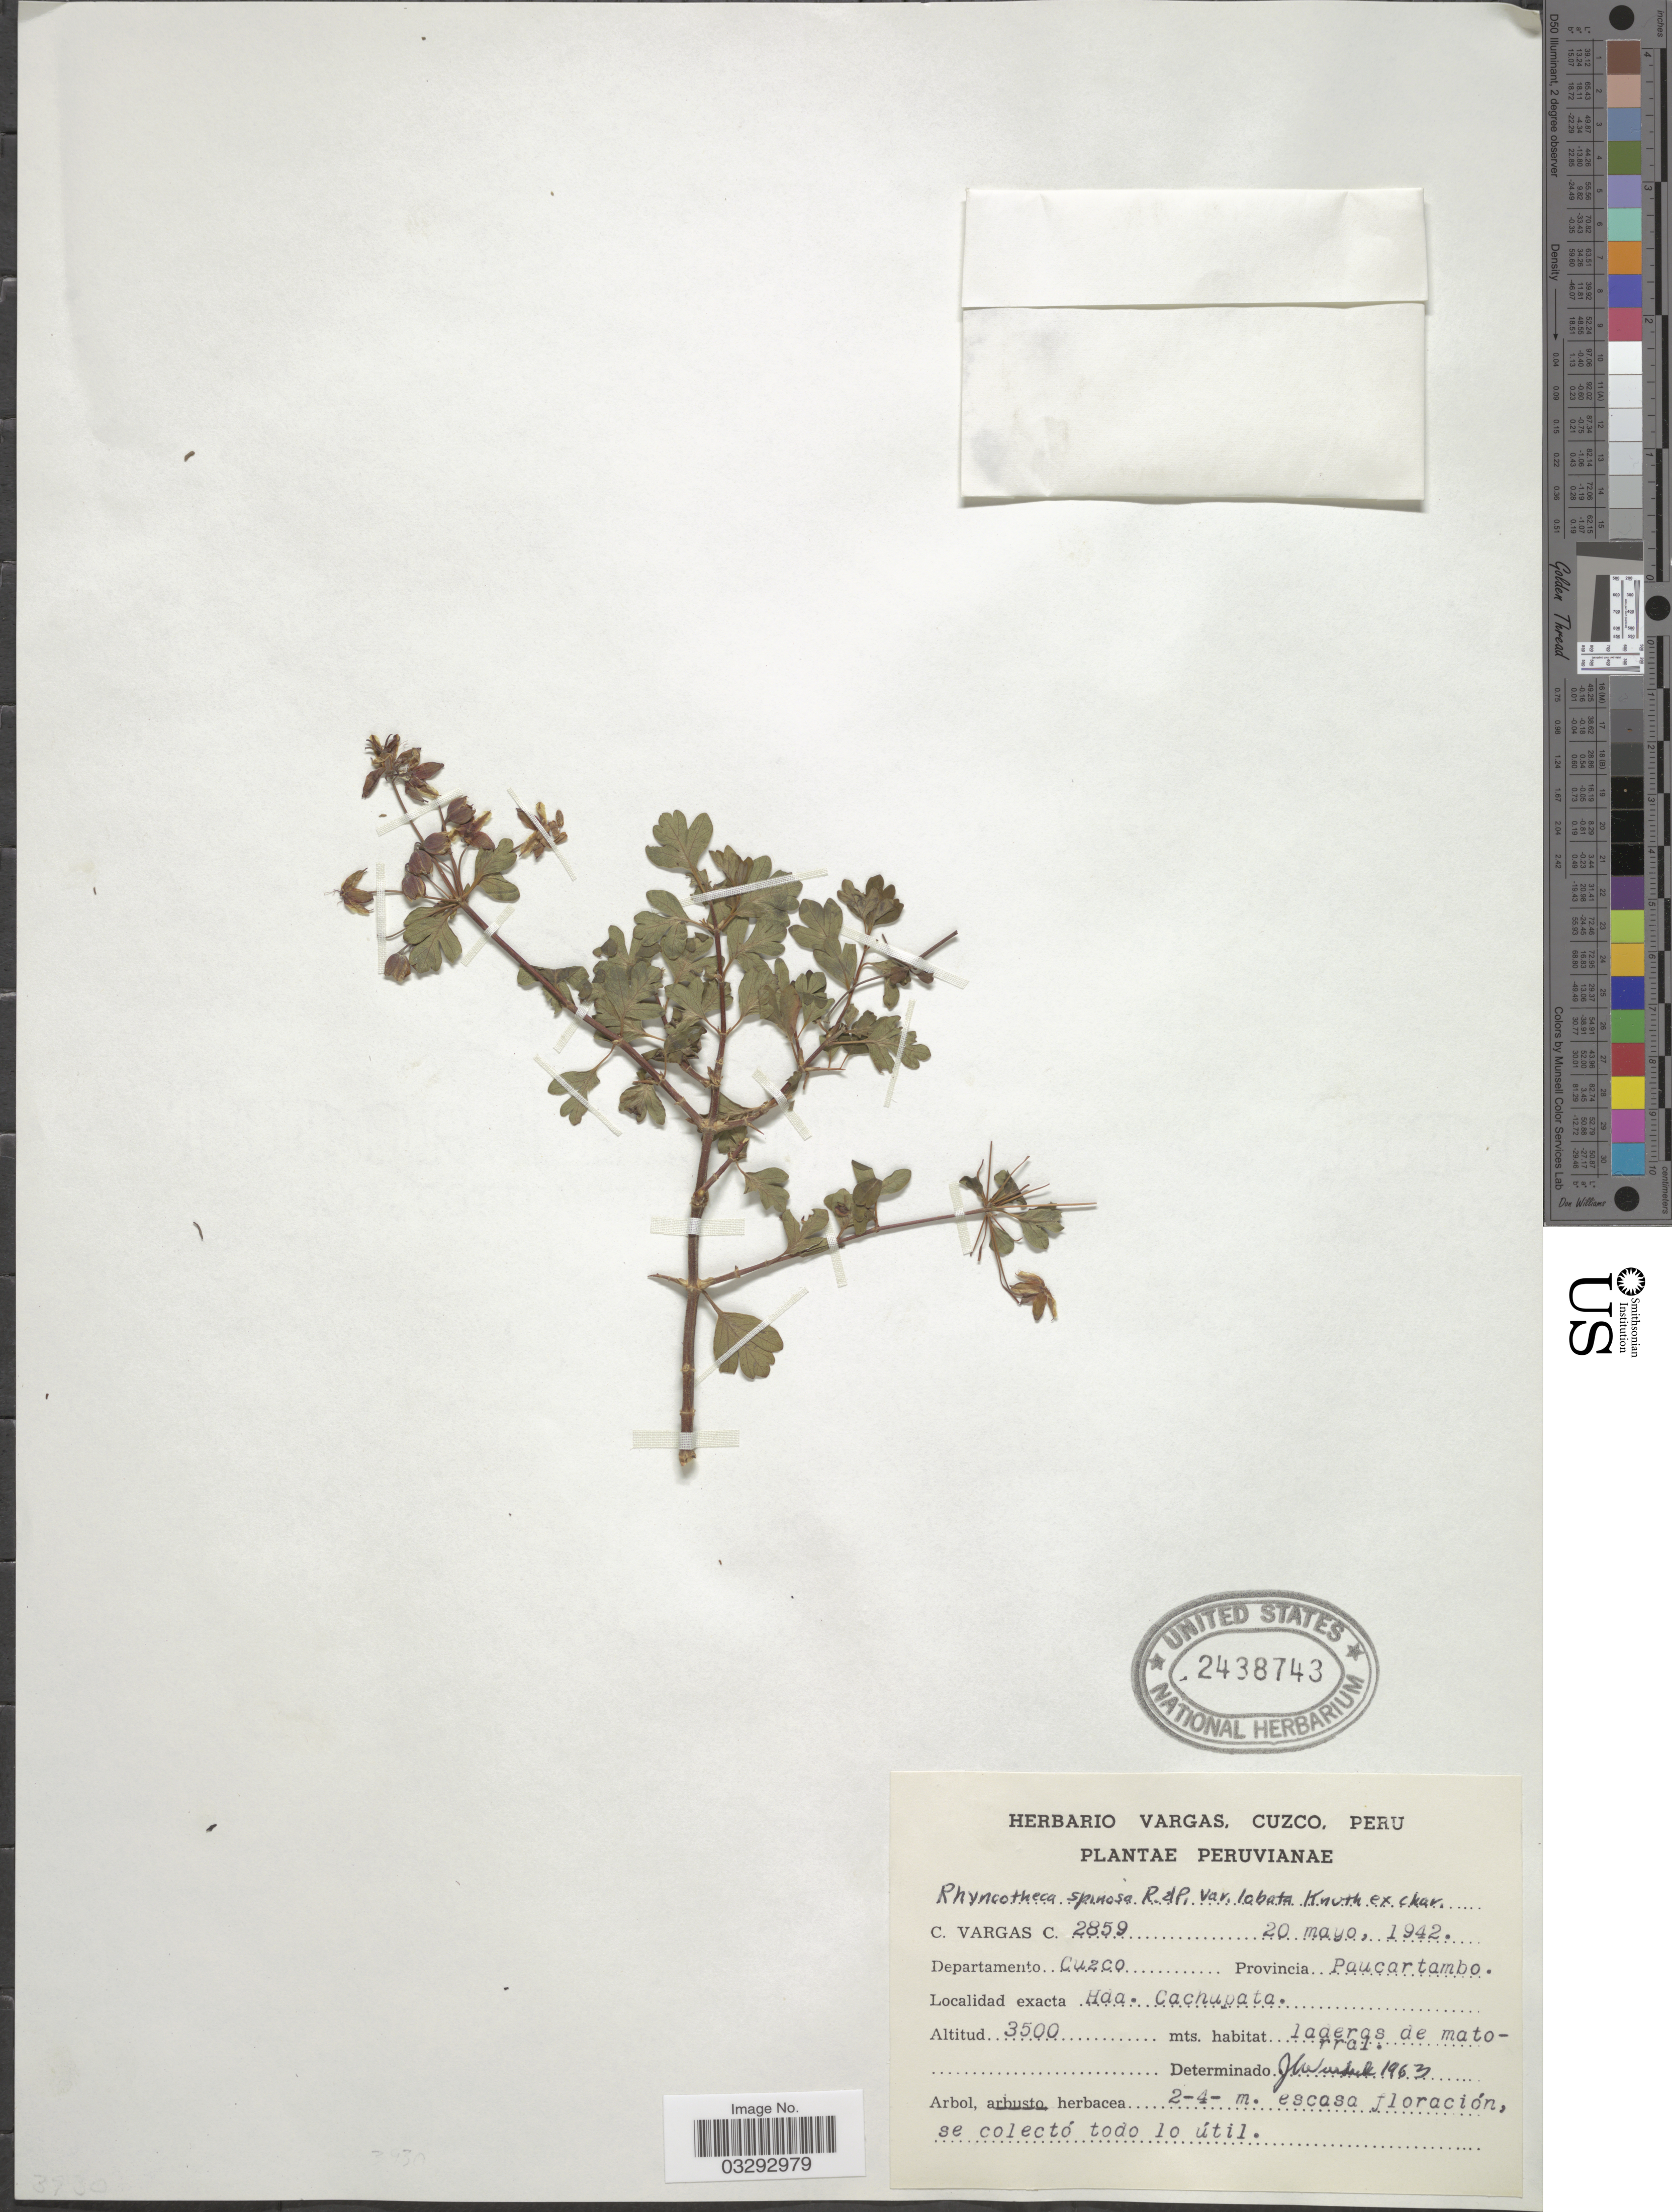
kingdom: Plantae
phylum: Tracheophyta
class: Magnoliopsida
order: Geraniales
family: Vivianiaceae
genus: Rhynchotheca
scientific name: Rhynchotheca spinosa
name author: Ruiz & Pav.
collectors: C. Vargas Calderón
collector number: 2859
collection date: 1942-05-20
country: Peru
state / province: Cusco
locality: Departamento Cuzco, Provincia Paucartambo, Hda. Cachupata.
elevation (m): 3500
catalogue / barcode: US 2438743